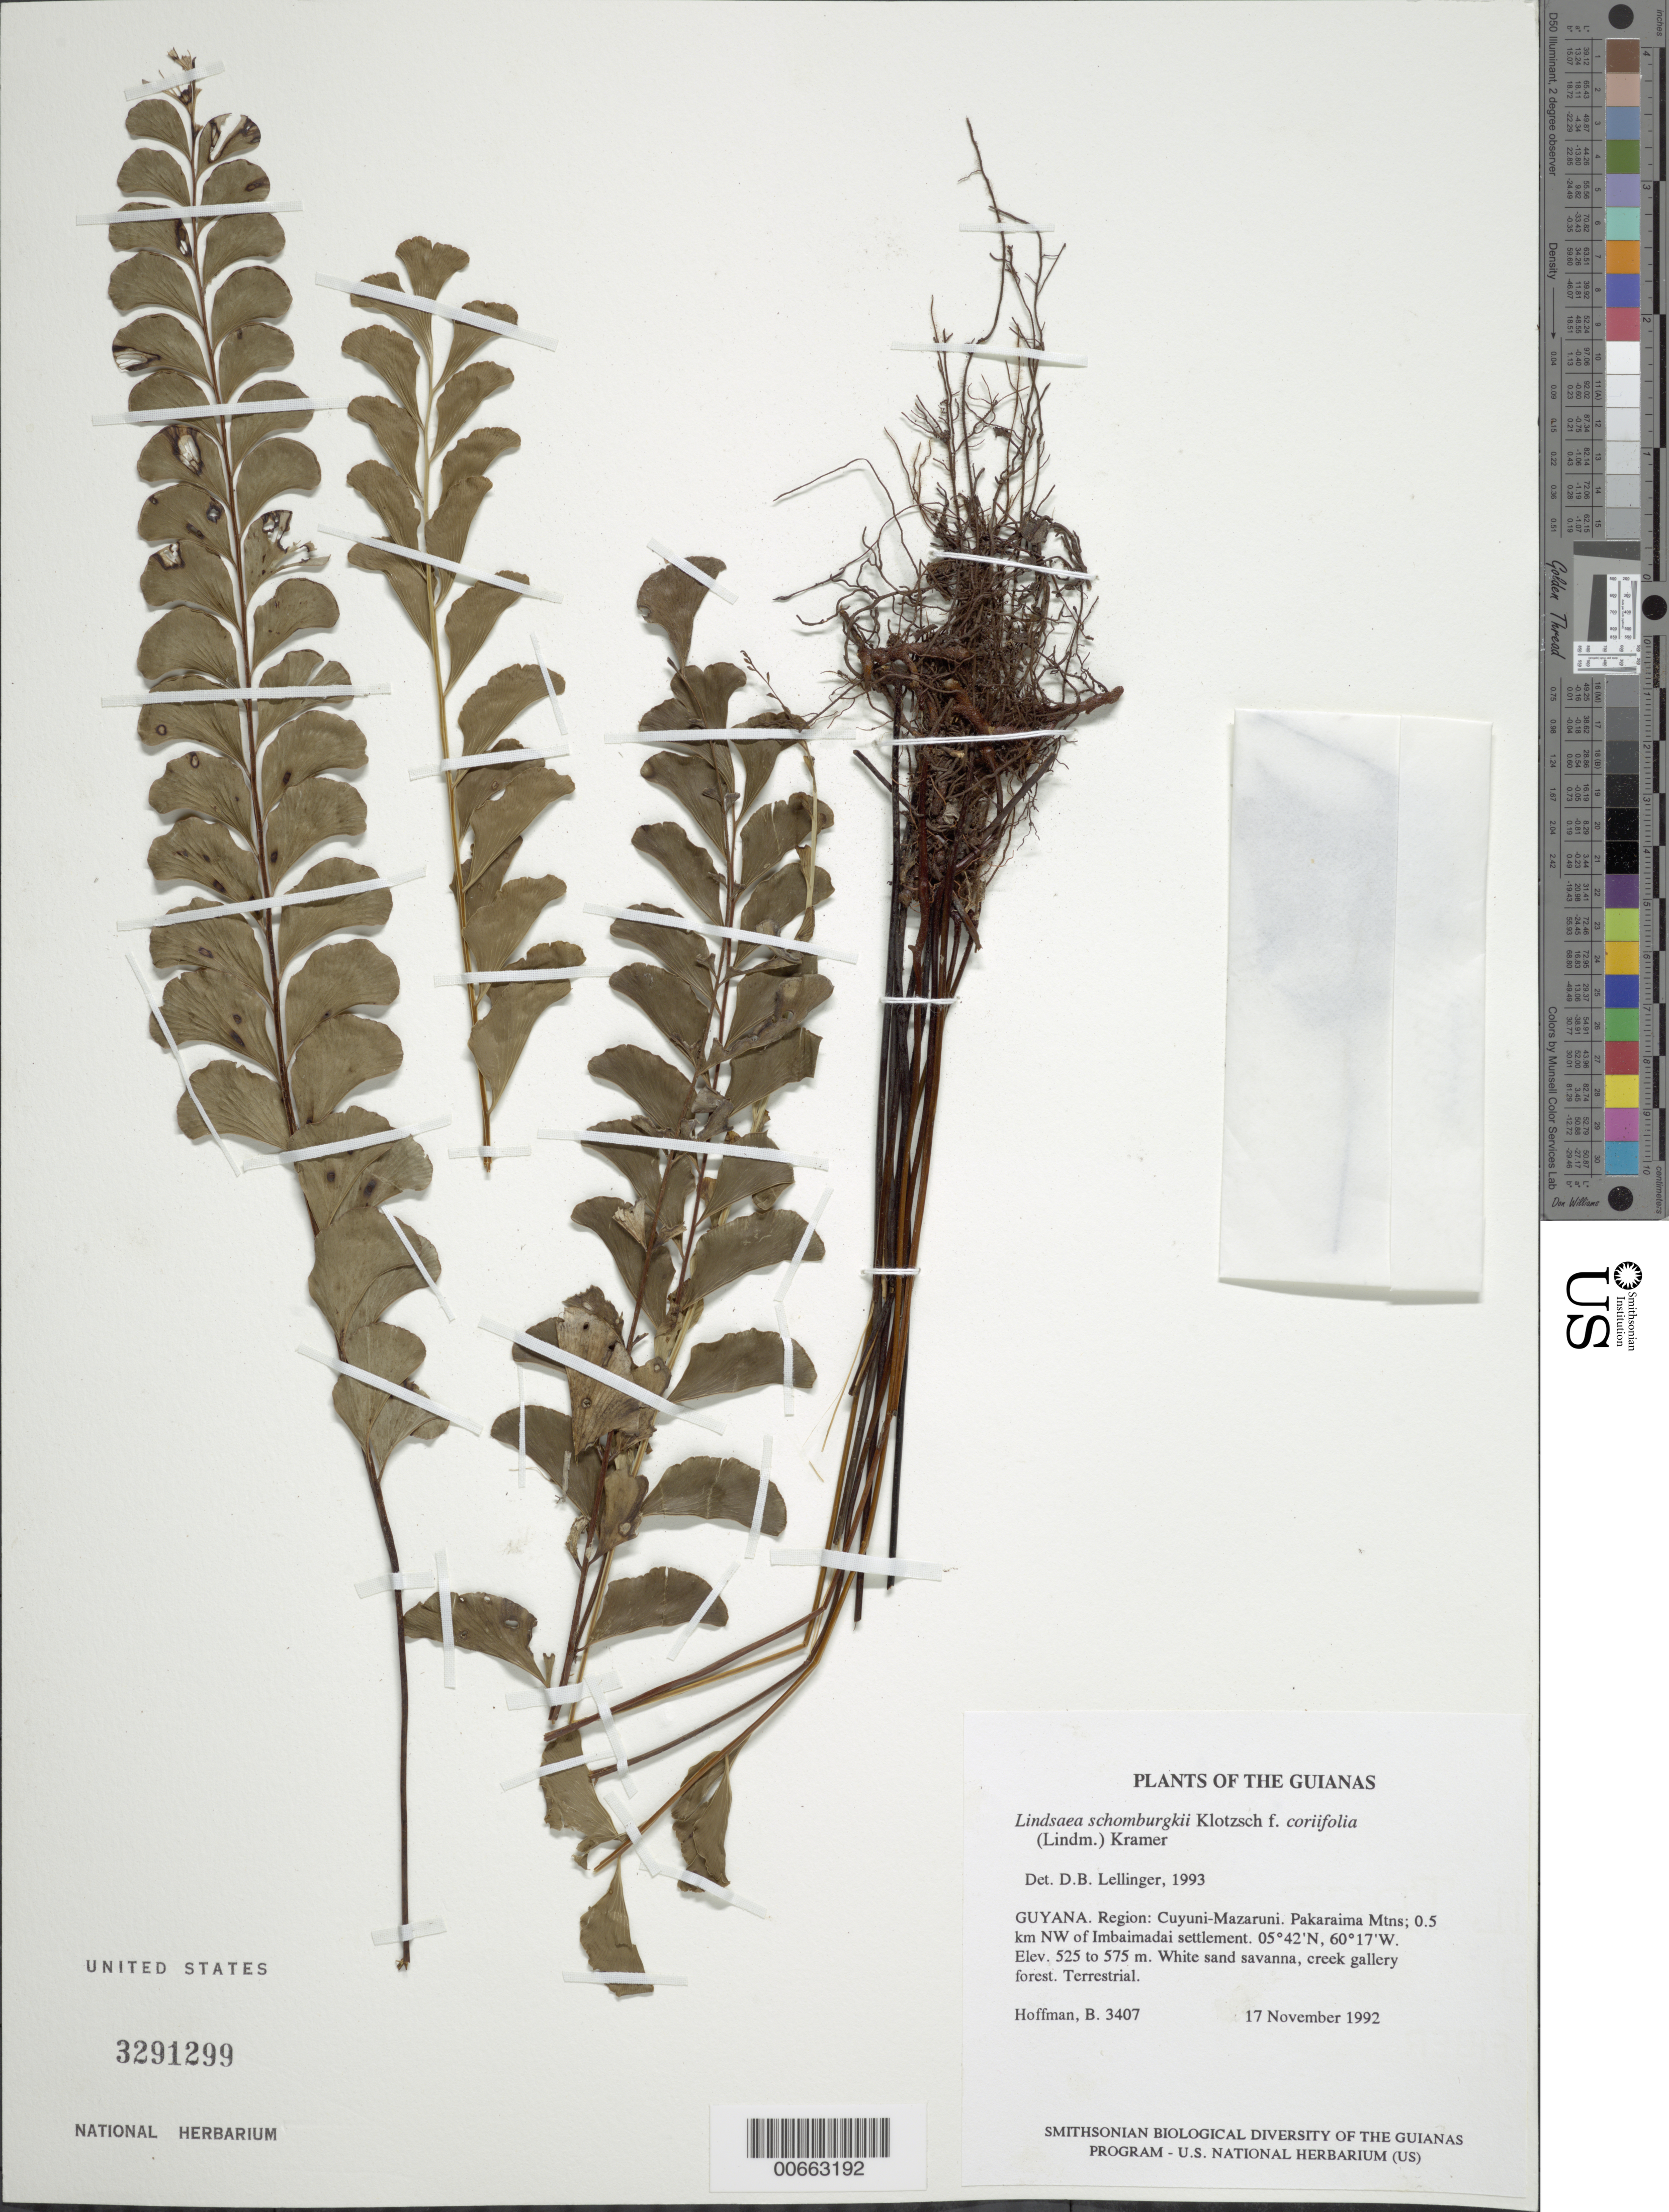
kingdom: Plantae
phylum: Tracheophyta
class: Polypodiopsida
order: Polypodiales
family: Lindsaeaceae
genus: Lindsaea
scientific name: Lindsaea schomburgkii f. corifolia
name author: (Lindm.) K.U. Kramer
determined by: Lellinger, David B., (BOT), Smithsonian Institution - National Museum of Natural History (UNITED STATES)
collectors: B. Hoffman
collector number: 3407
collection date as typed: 17 November 1992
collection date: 1992-11-17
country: Guyana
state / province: Cuyuni-Mazaruni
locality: Pakaraima Mountains; 0.5 km NW of Imbaimadai settlement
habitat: White sand savanna, creek gallery forest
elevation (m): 525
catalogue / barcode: US 3291299